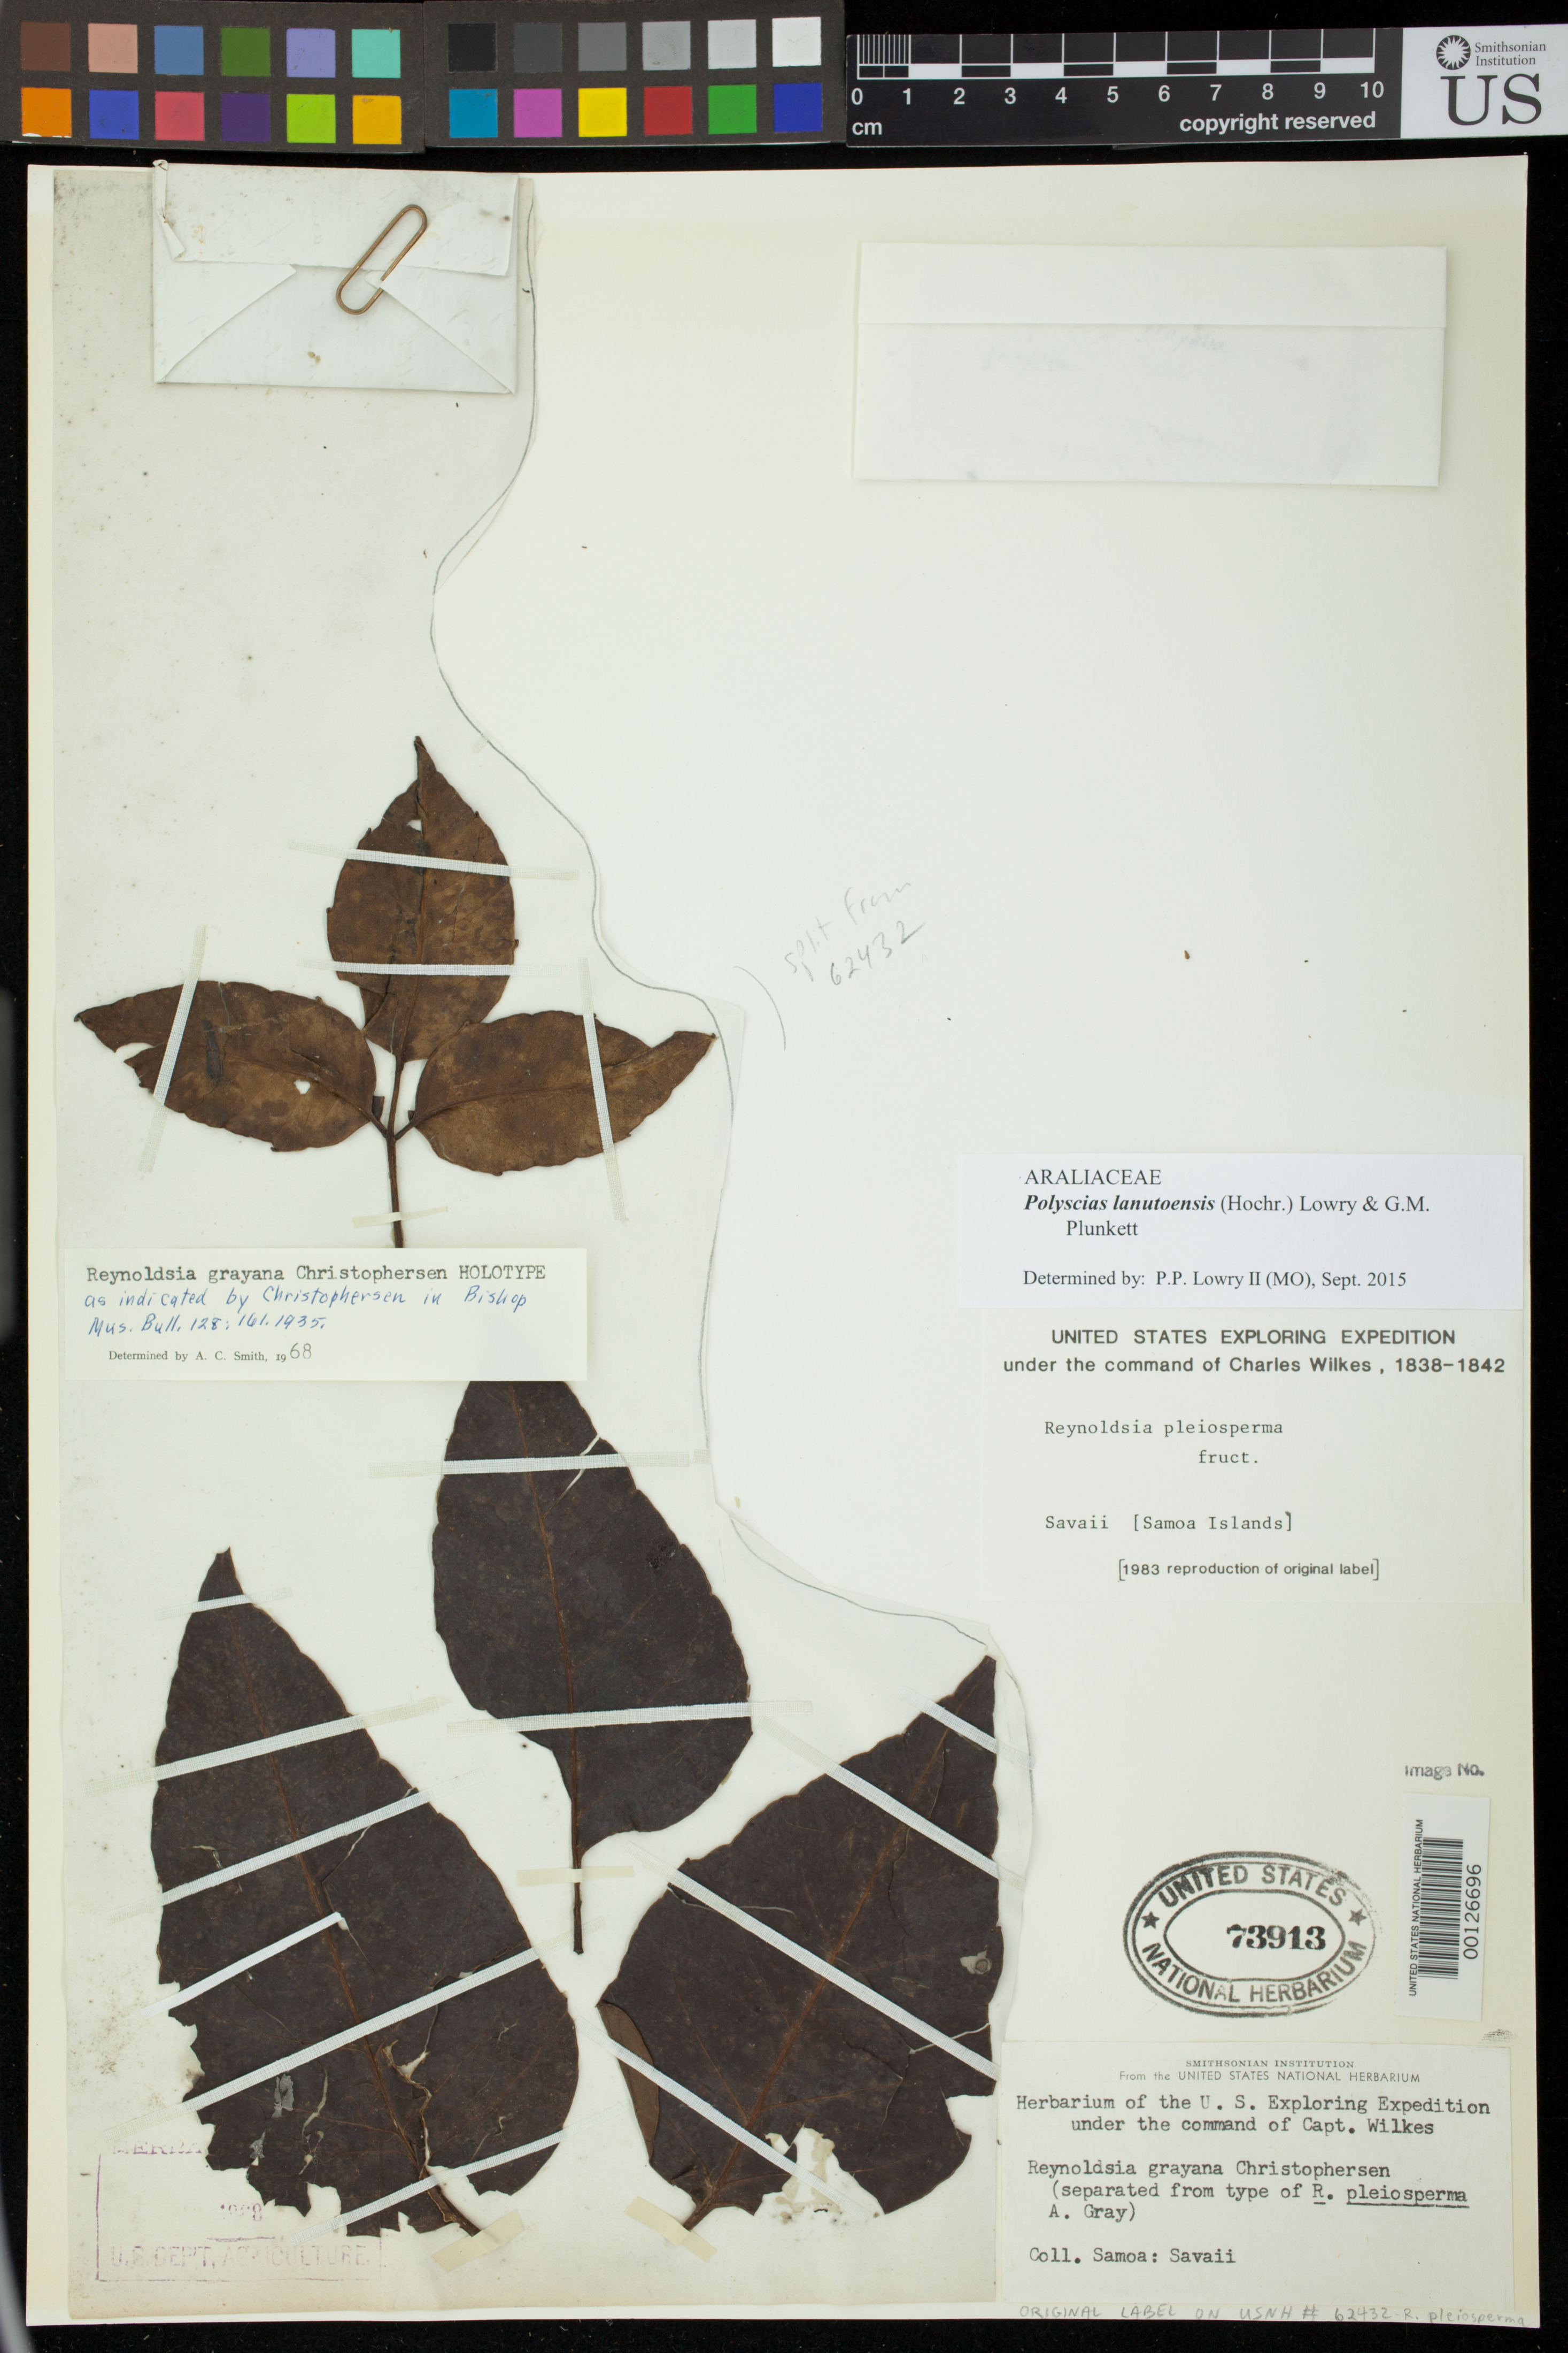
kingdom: Plantae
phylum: Tracheophyta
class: Magnoliopsida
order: Apiales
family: Araliaceae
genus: Reynoldsia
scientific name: Reynoldsia grayana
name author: Christoph.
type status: Holotype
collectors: Wilkes Explor. Exped.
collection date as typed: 1840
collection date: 1840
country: Samoa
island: Savai'i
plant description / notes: Split from USNH 62432, type of Reynoldsia pleiosperma A. Gray (and original label still on that sheet). A portion of material described by A. Gray as R. pleiosperma (USNH #62432). Christophersen designated fruiting material as the lectotype, taking the balance.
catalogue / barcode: US 73913